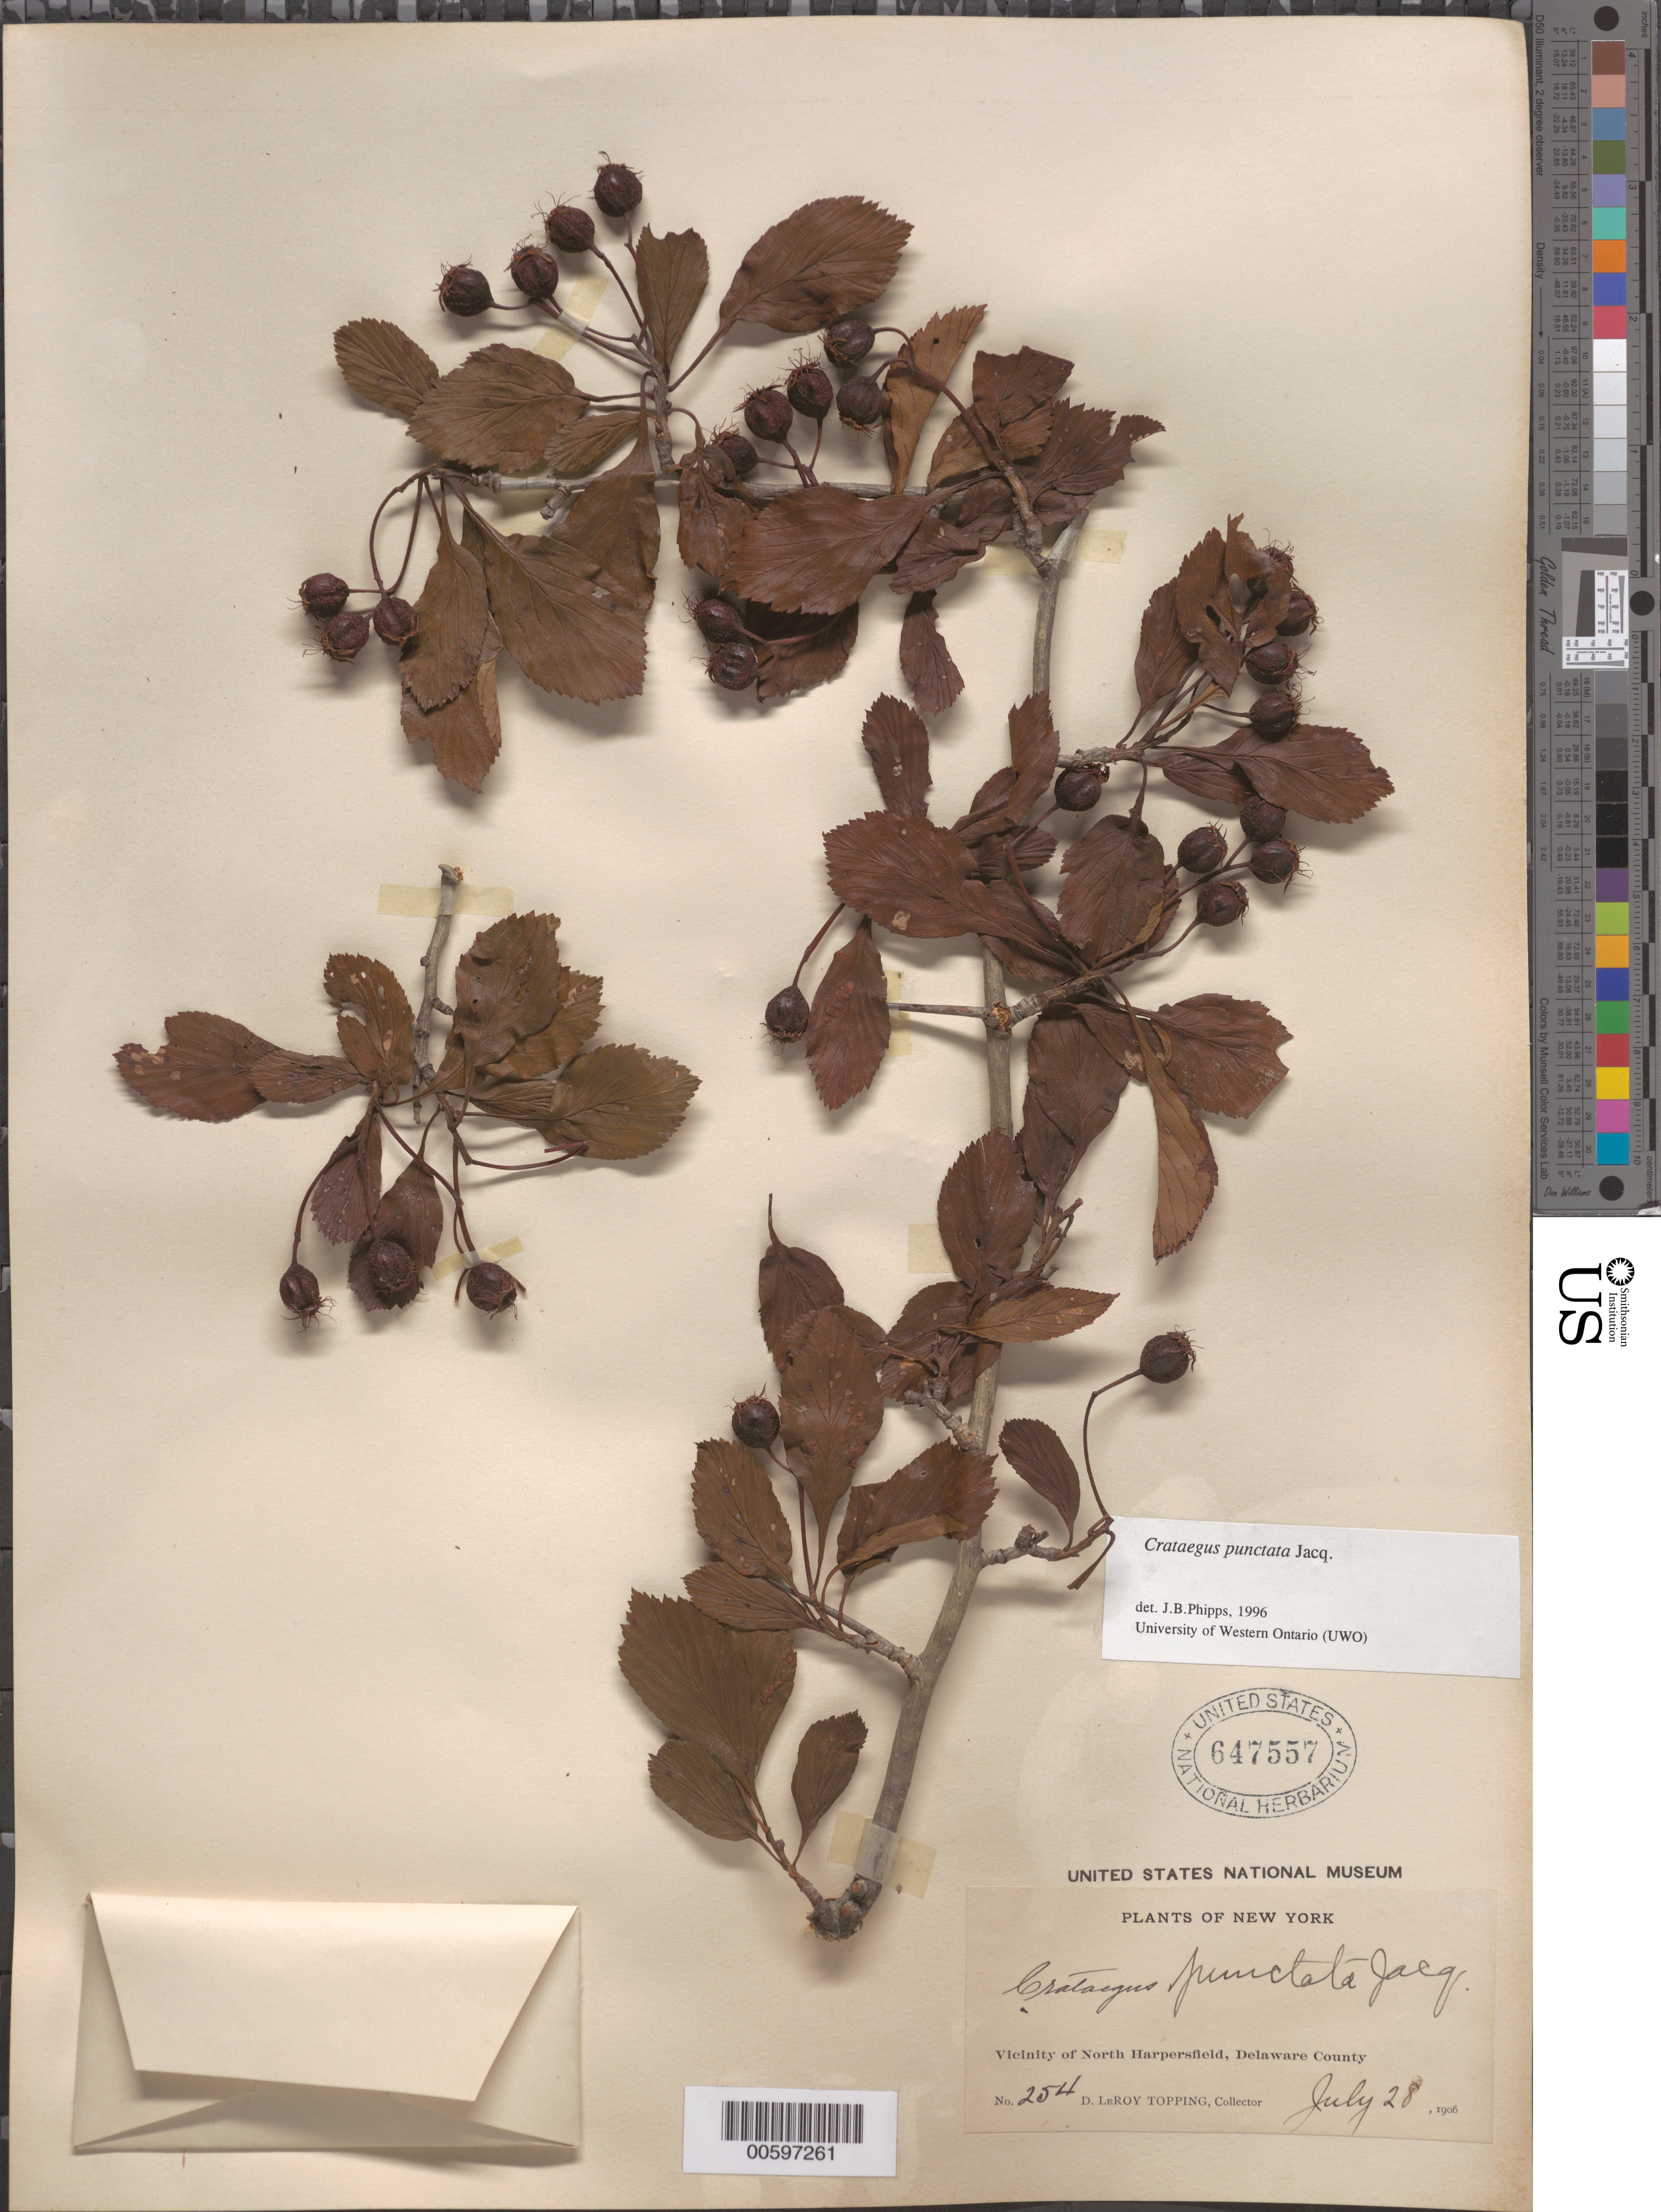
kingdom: Plantae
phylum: Tracheophyta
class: Magnoliopsida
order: Rosales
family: Rosaceae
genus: Crataegus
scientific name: Crataegus punctata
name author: Jacq.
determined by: Phipps, James B., (UWO), University of Western Ontario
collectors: D. L. Topping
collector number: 254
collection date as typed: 28 Jul 1906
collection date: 1906-07-28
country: United States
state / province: New York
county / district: Delaware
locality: Vicinity of North Harpersfield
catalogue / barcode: US 647557